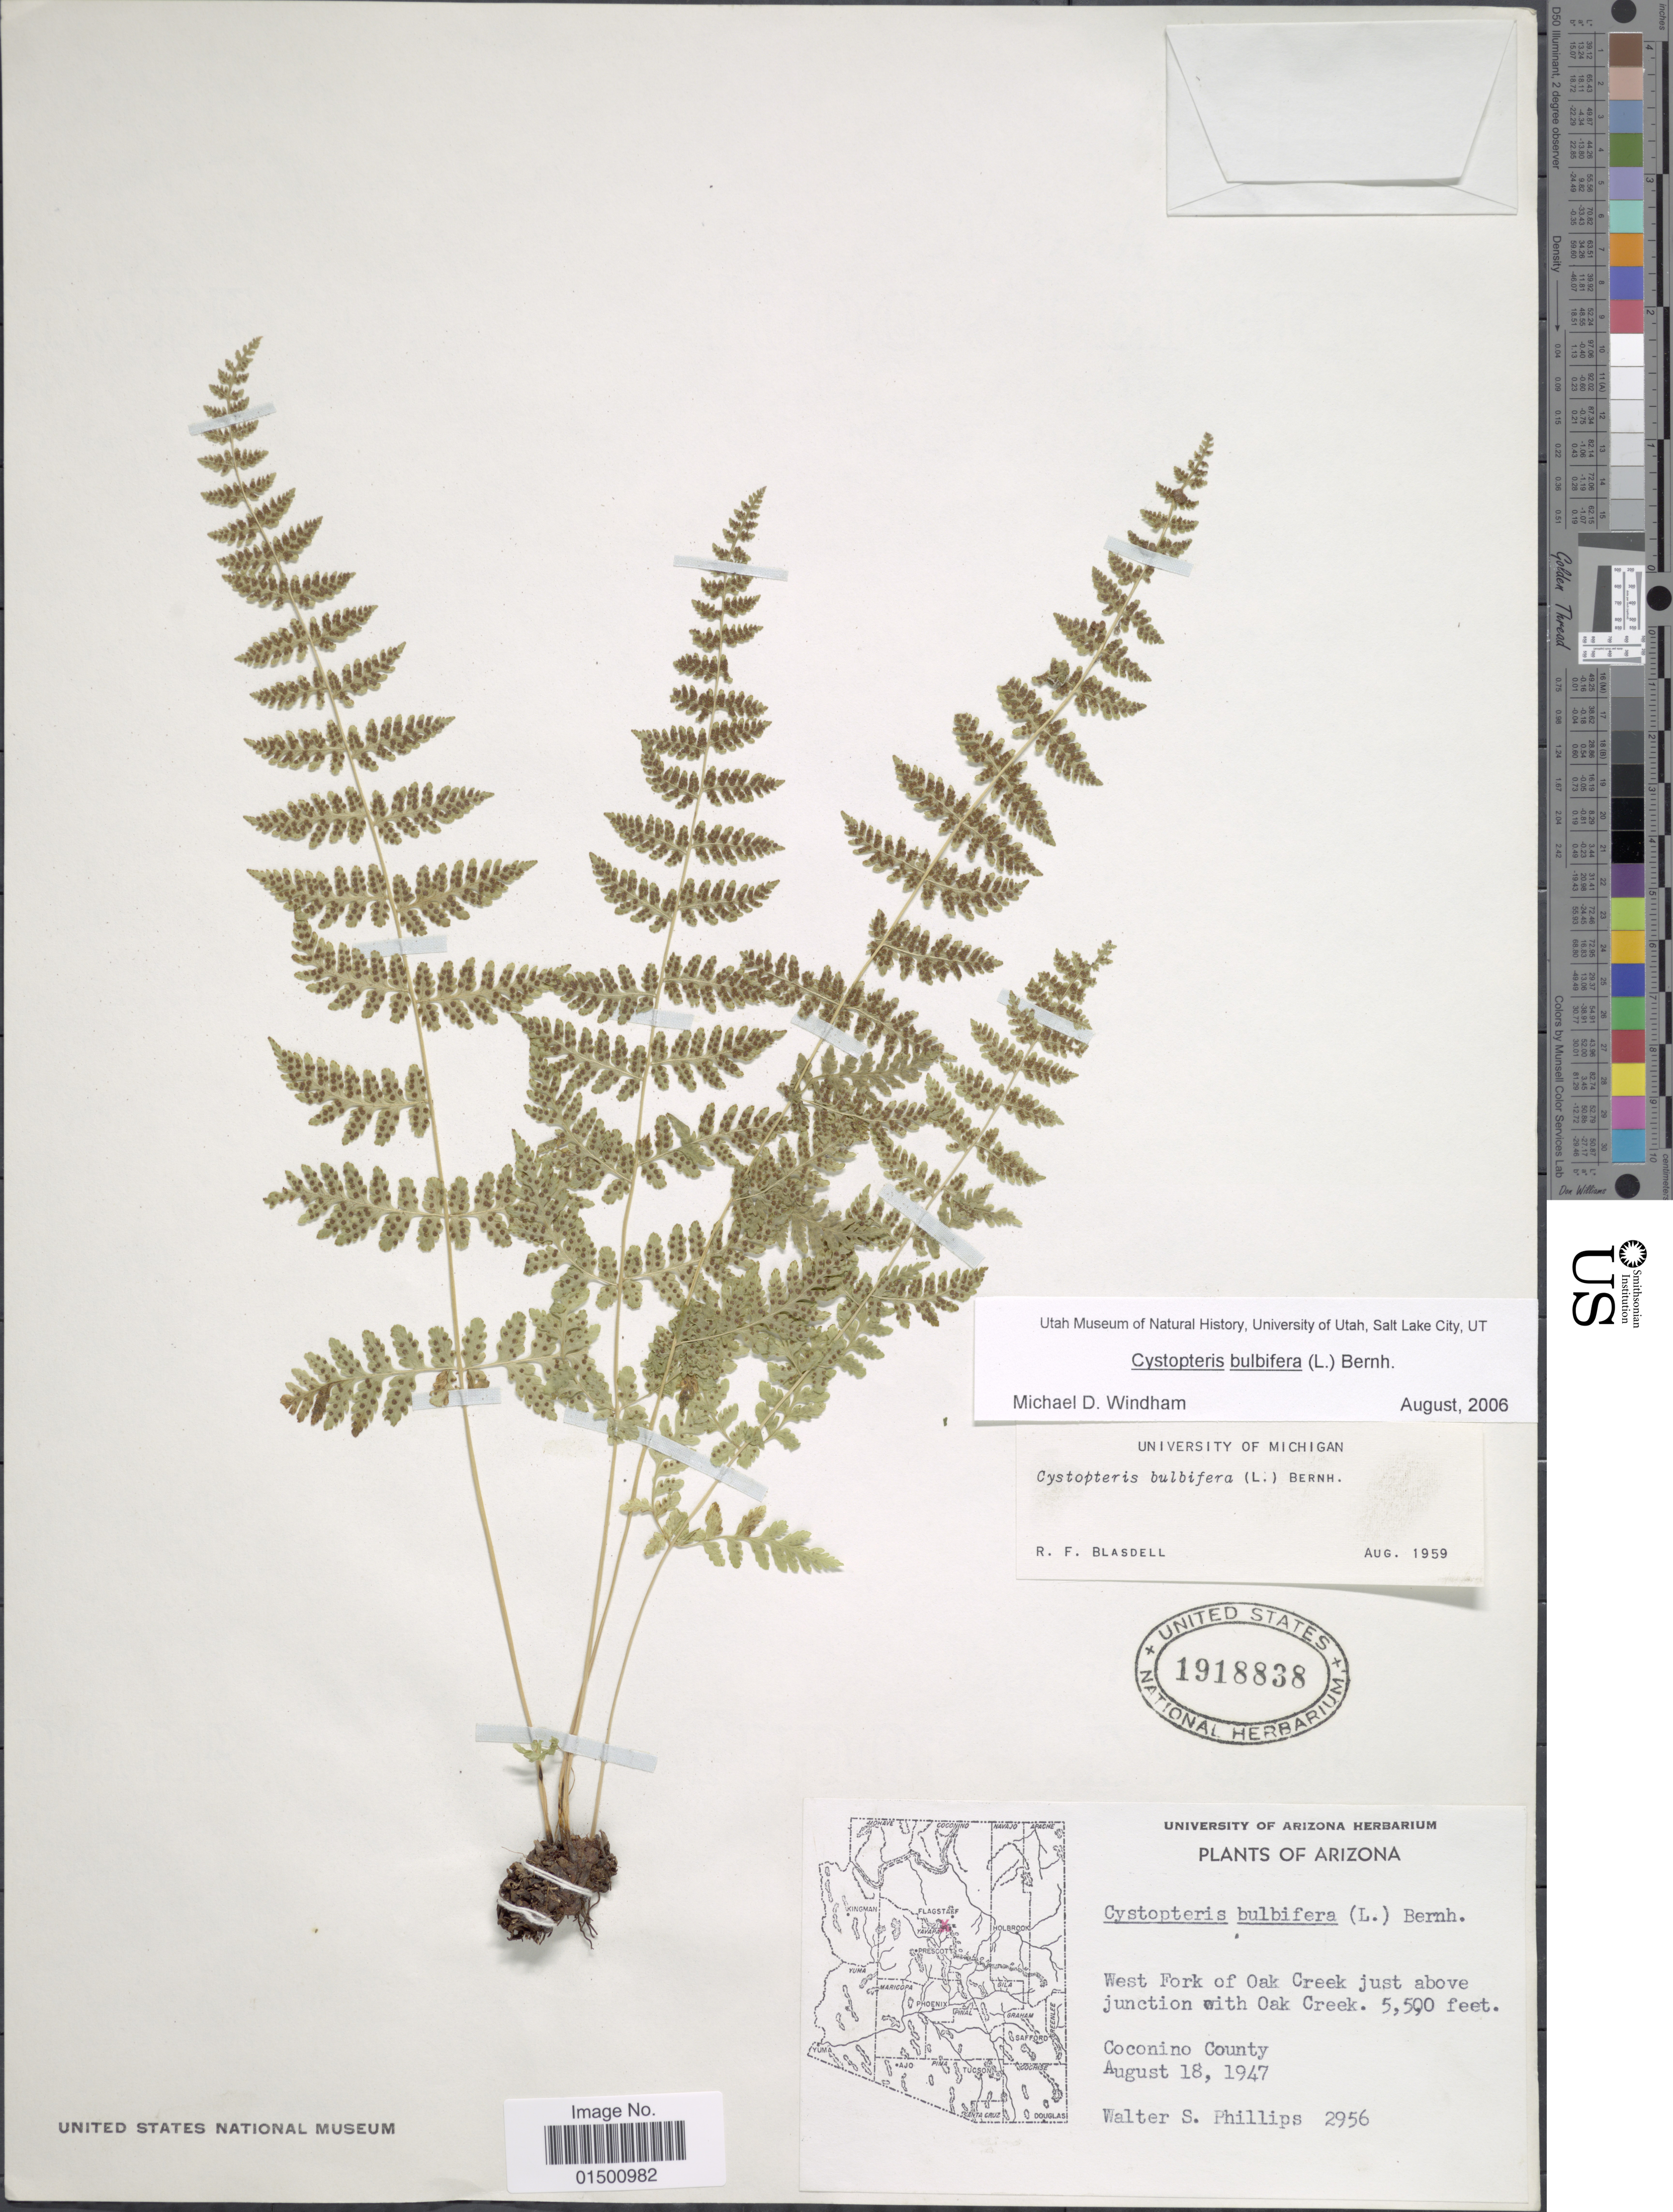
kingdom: Plantae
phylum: Tracheophyta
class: Polypodiopsida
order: Polypodiales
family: Cystopteridaceae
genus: Cystopteris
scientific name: Cystopteris bulbifera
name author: (L.) Bernh.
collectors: W. S. Phillips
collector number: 2956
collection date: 1947-08-18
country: United States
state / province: Arizona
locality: West Fork of Oak Creek just above junction with Oak Creek, Coconino County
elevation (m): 1676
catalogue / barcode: US 1918838